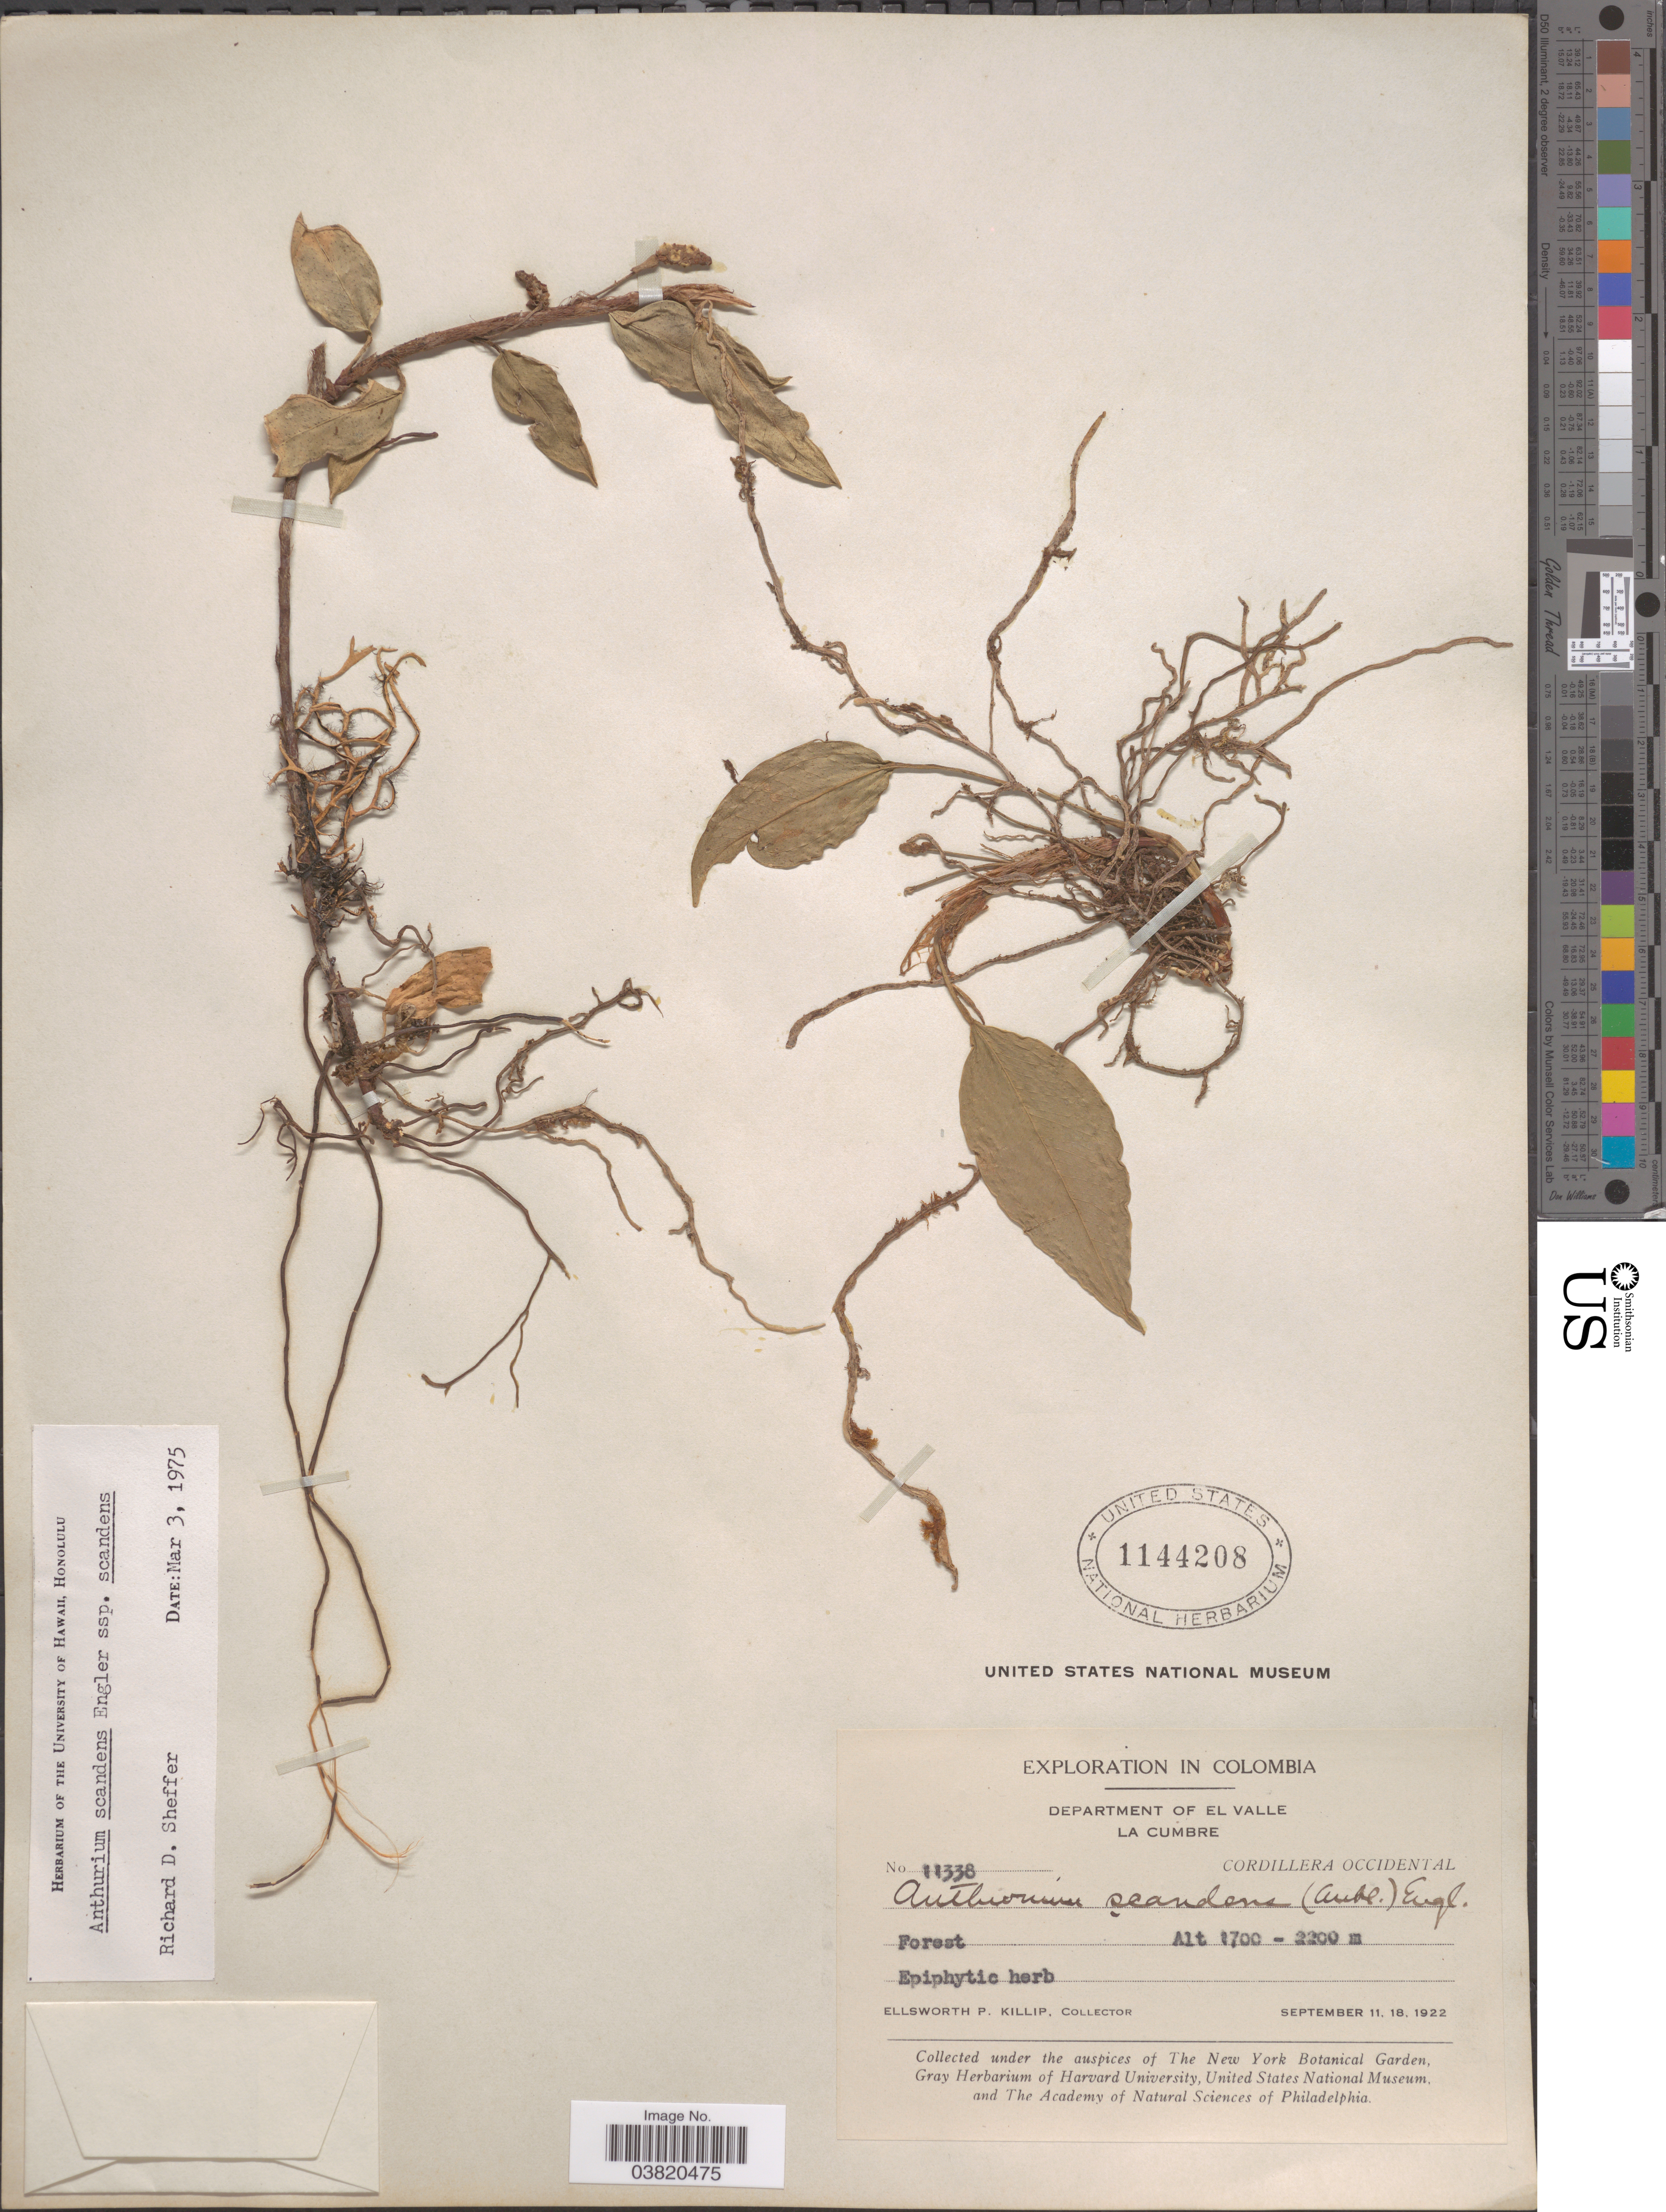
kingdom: Plantae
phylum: Tracheophyta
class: Liliopsida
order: Alismatales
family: Araceae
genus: Anthurium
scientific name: Anthurium scandens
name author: (Aubl.) Engl.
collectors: E. P. Killip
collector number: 11338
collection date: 1922-09-11/1922-09-18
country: Colombia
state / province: Valle del Cauca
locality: Department of El Valle. La Cumbre. Cordillera Occidental.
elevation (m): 1700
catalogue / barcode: US 1144208